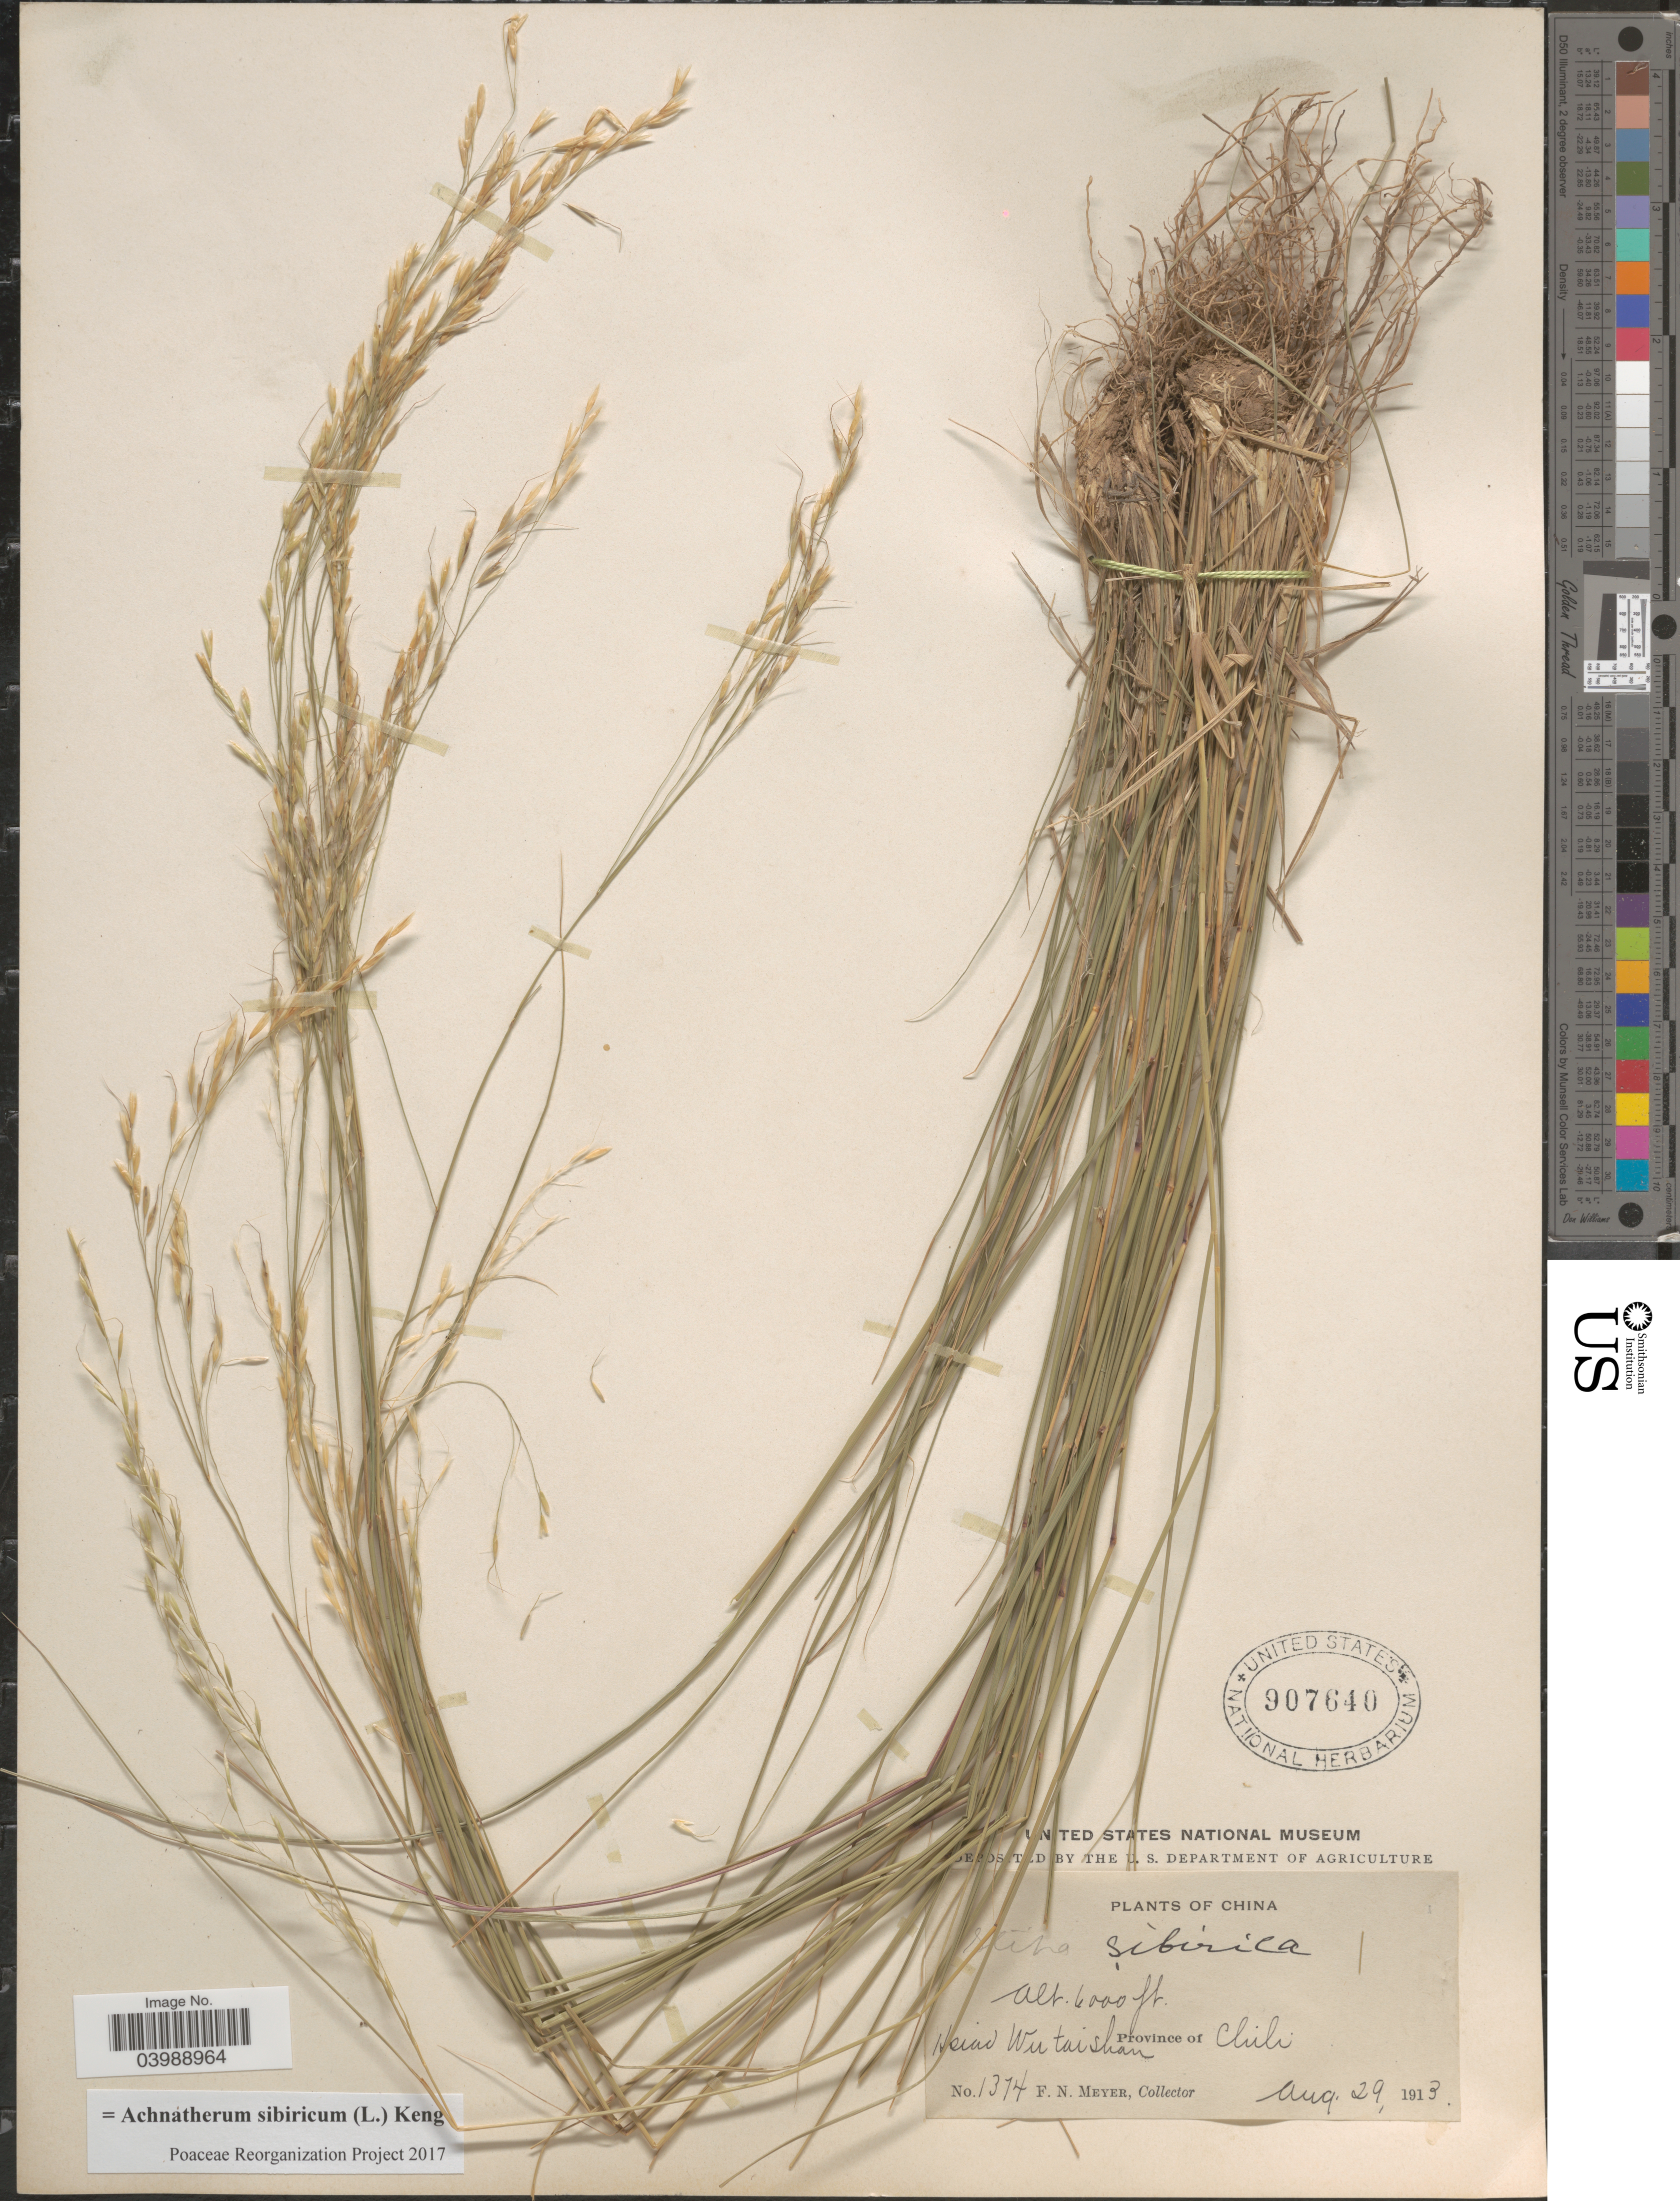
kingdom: Plantae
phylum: Tracheophyta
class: Liliopsida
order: Poales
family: Poaceae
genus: Achnatherum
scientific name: Achnatherum sibiricum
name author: (L.) Keng ex Tzvelev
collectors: F. N. Meyer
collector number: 1374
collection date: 1913-08-29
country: China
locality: Hsiad Wu tai Shan. Province of Chili.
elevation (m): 1829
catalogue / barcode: US 907640